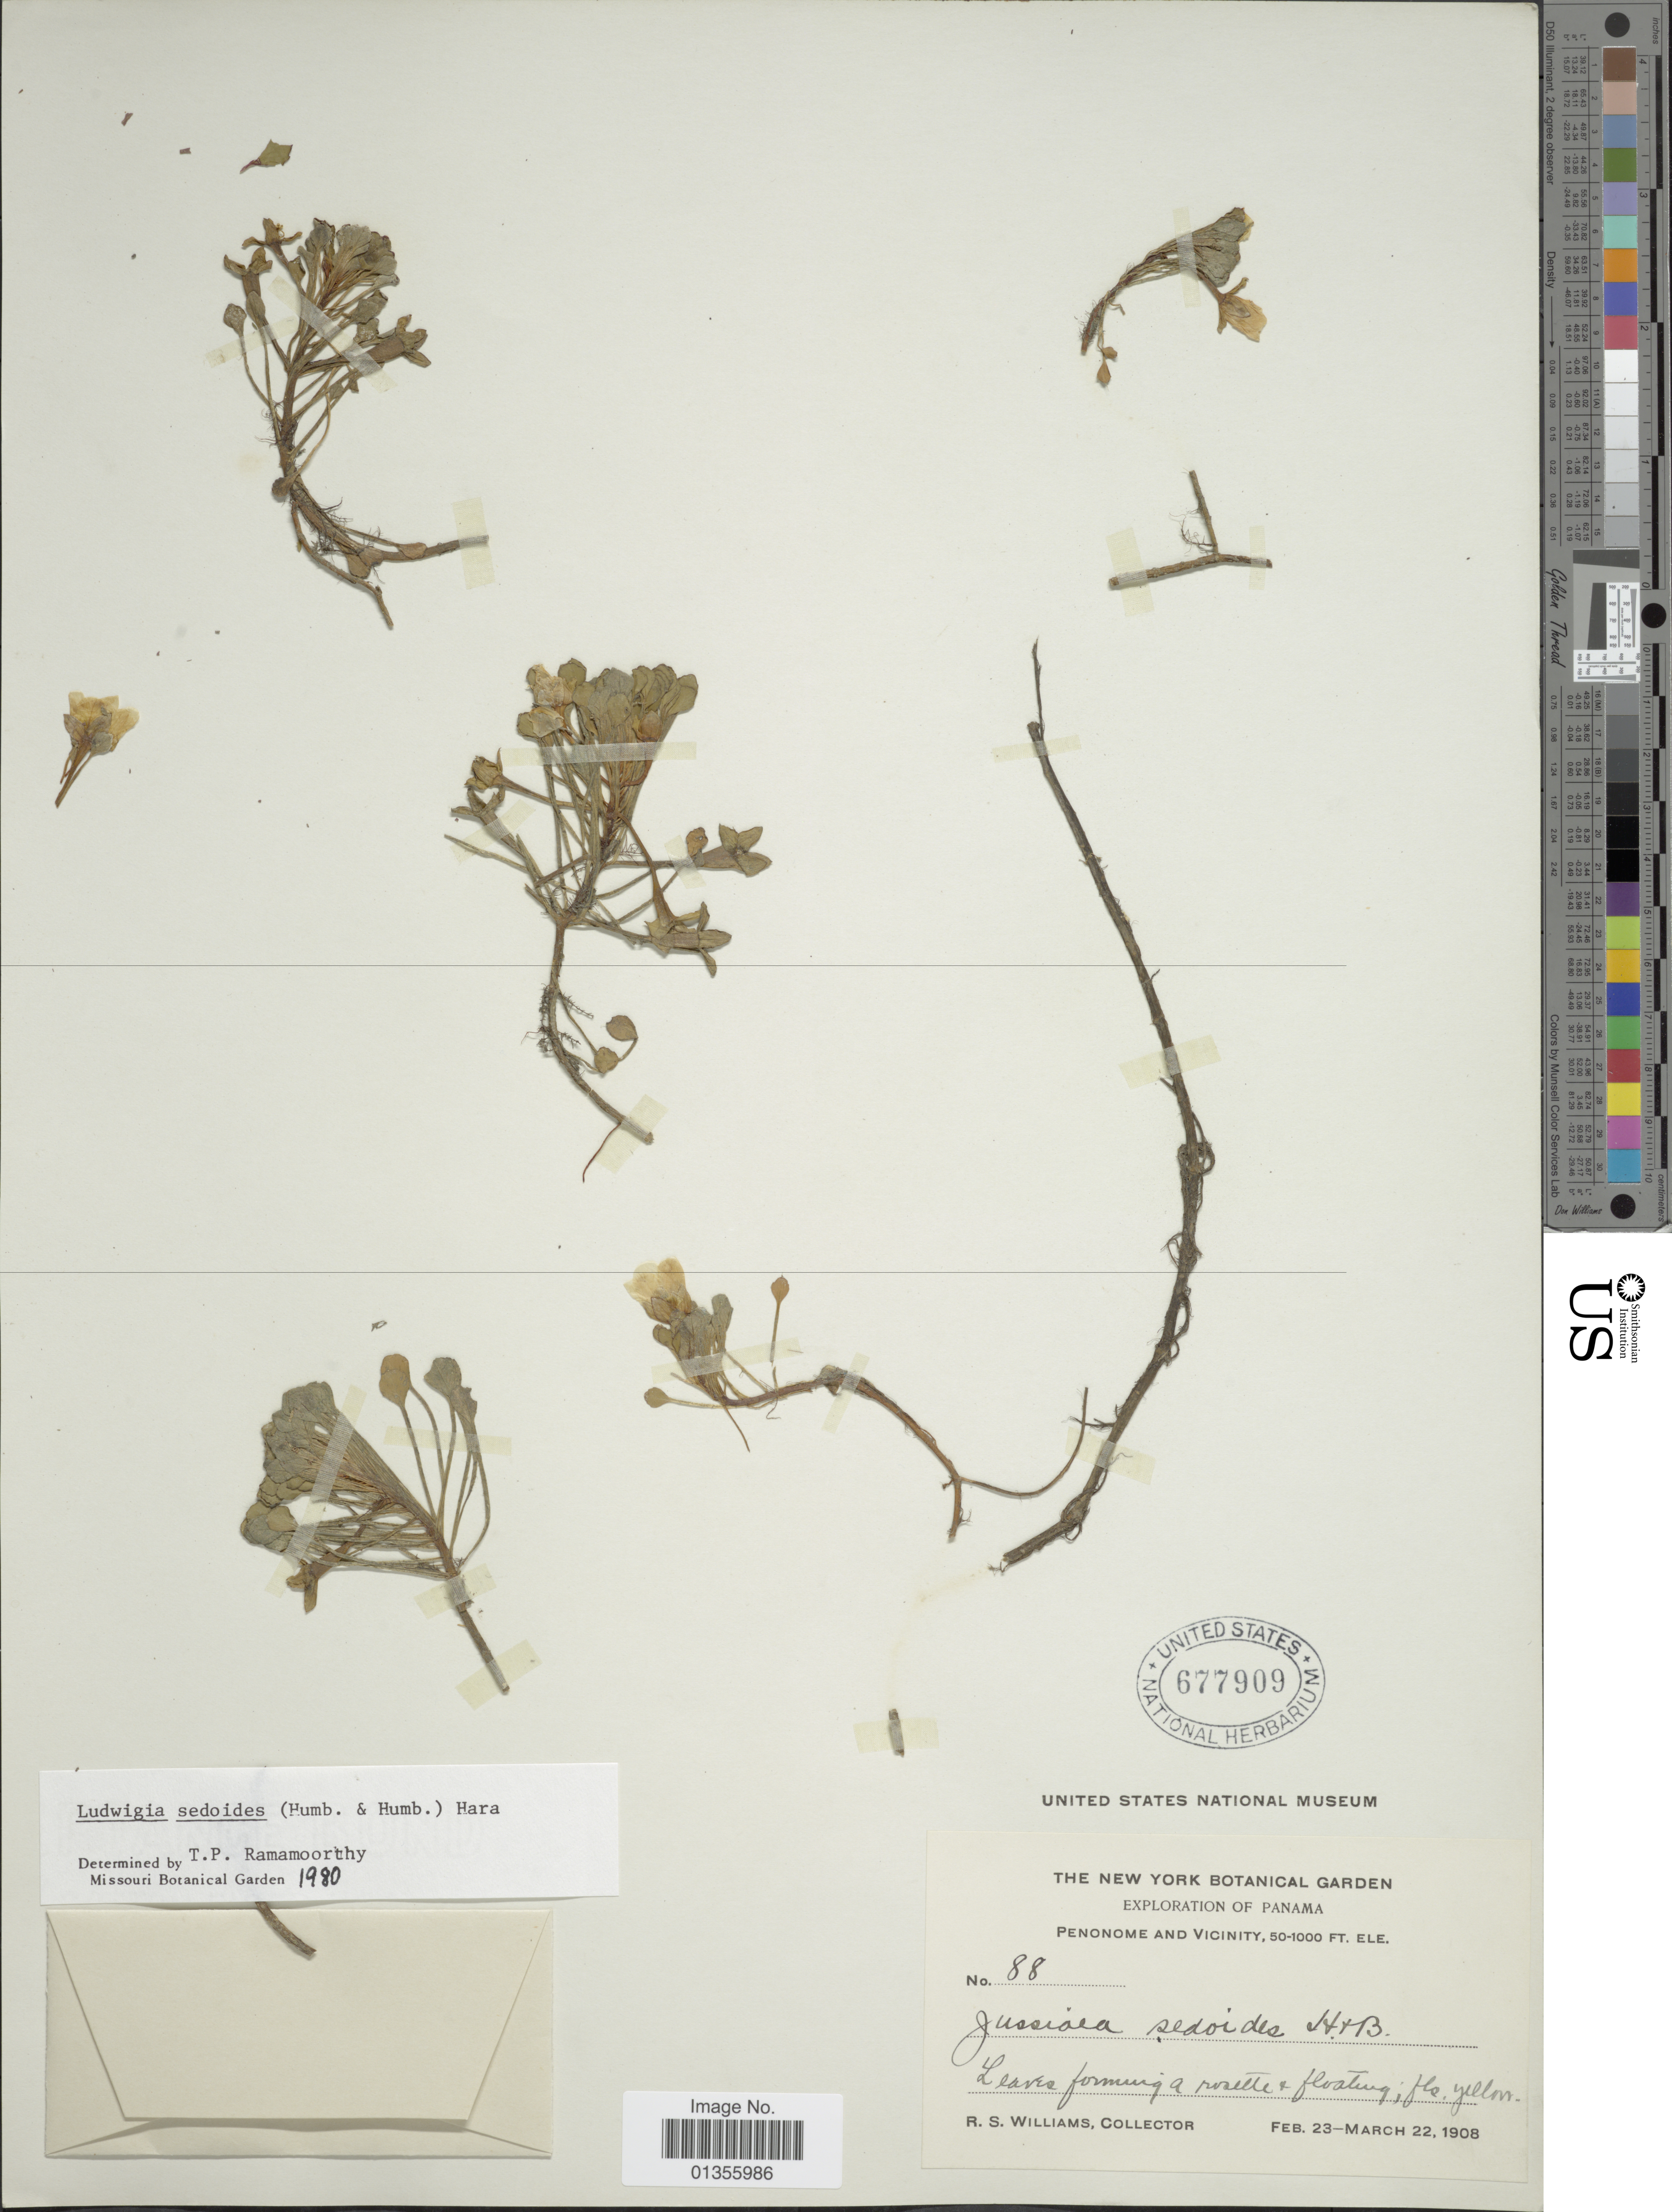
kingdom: Plantae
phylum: Tracheophyta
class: Magnoliopsida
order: Myrtales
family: Onagraceae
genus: Ludwigia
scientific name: Ludwigia sedoides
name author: (Humb. & Bonpl.) H. Hara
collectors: R. S. Williams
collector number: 88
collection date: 1908-02-23/1908-03-22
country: Panama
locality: Penonome and Vicinity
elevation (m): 15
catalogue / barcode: US 677909